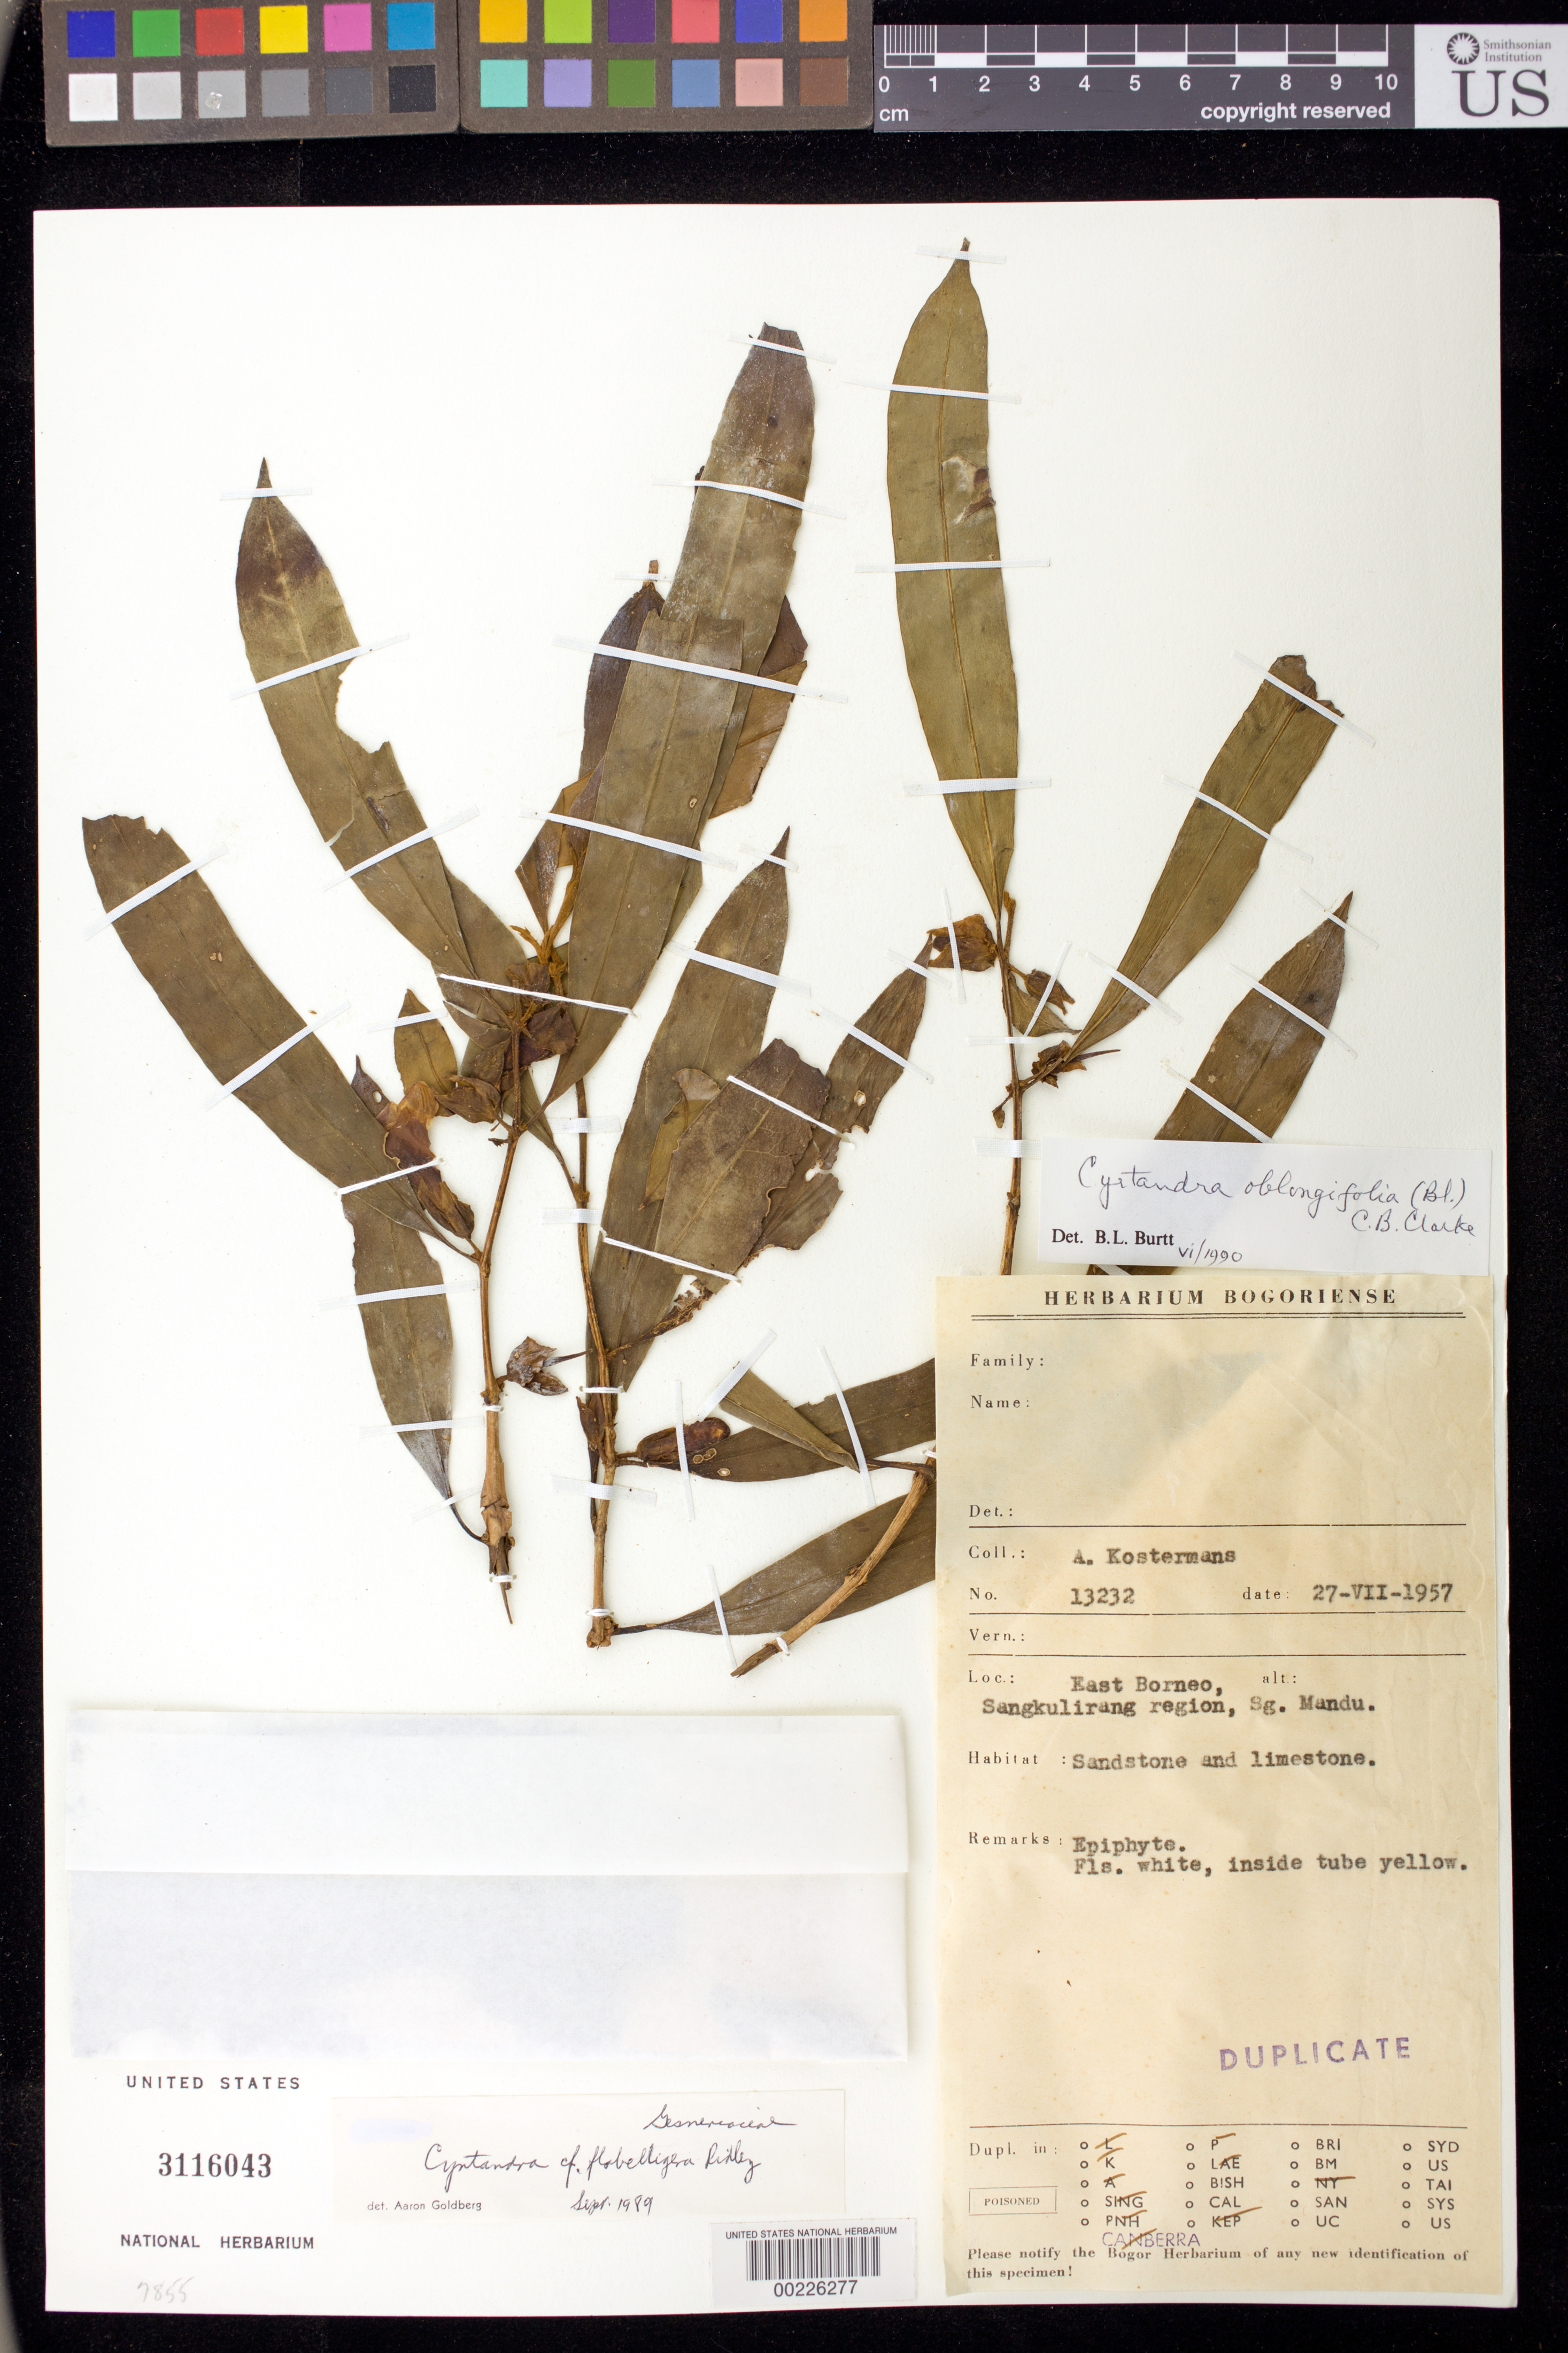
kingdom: Plantae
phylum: Tracheophyta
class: Magnoliopsida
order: Lamiales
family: Gesneriaceae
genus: Cyrtandra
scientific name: Cyrtandra oblongifolia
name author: (Blume) Benth. & Hook. ex C.B. Clarke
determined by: Burtt, B. L.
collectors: A. J. G. Kostermans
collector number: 13232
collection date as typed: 27 Jul 1957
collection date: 1957-07-27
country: Indonesia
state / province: Kalimantan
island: Borneo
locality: East borneo, sangkulirang region, sg mandu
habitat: Sandstone and limestone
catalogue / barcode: US 3116043